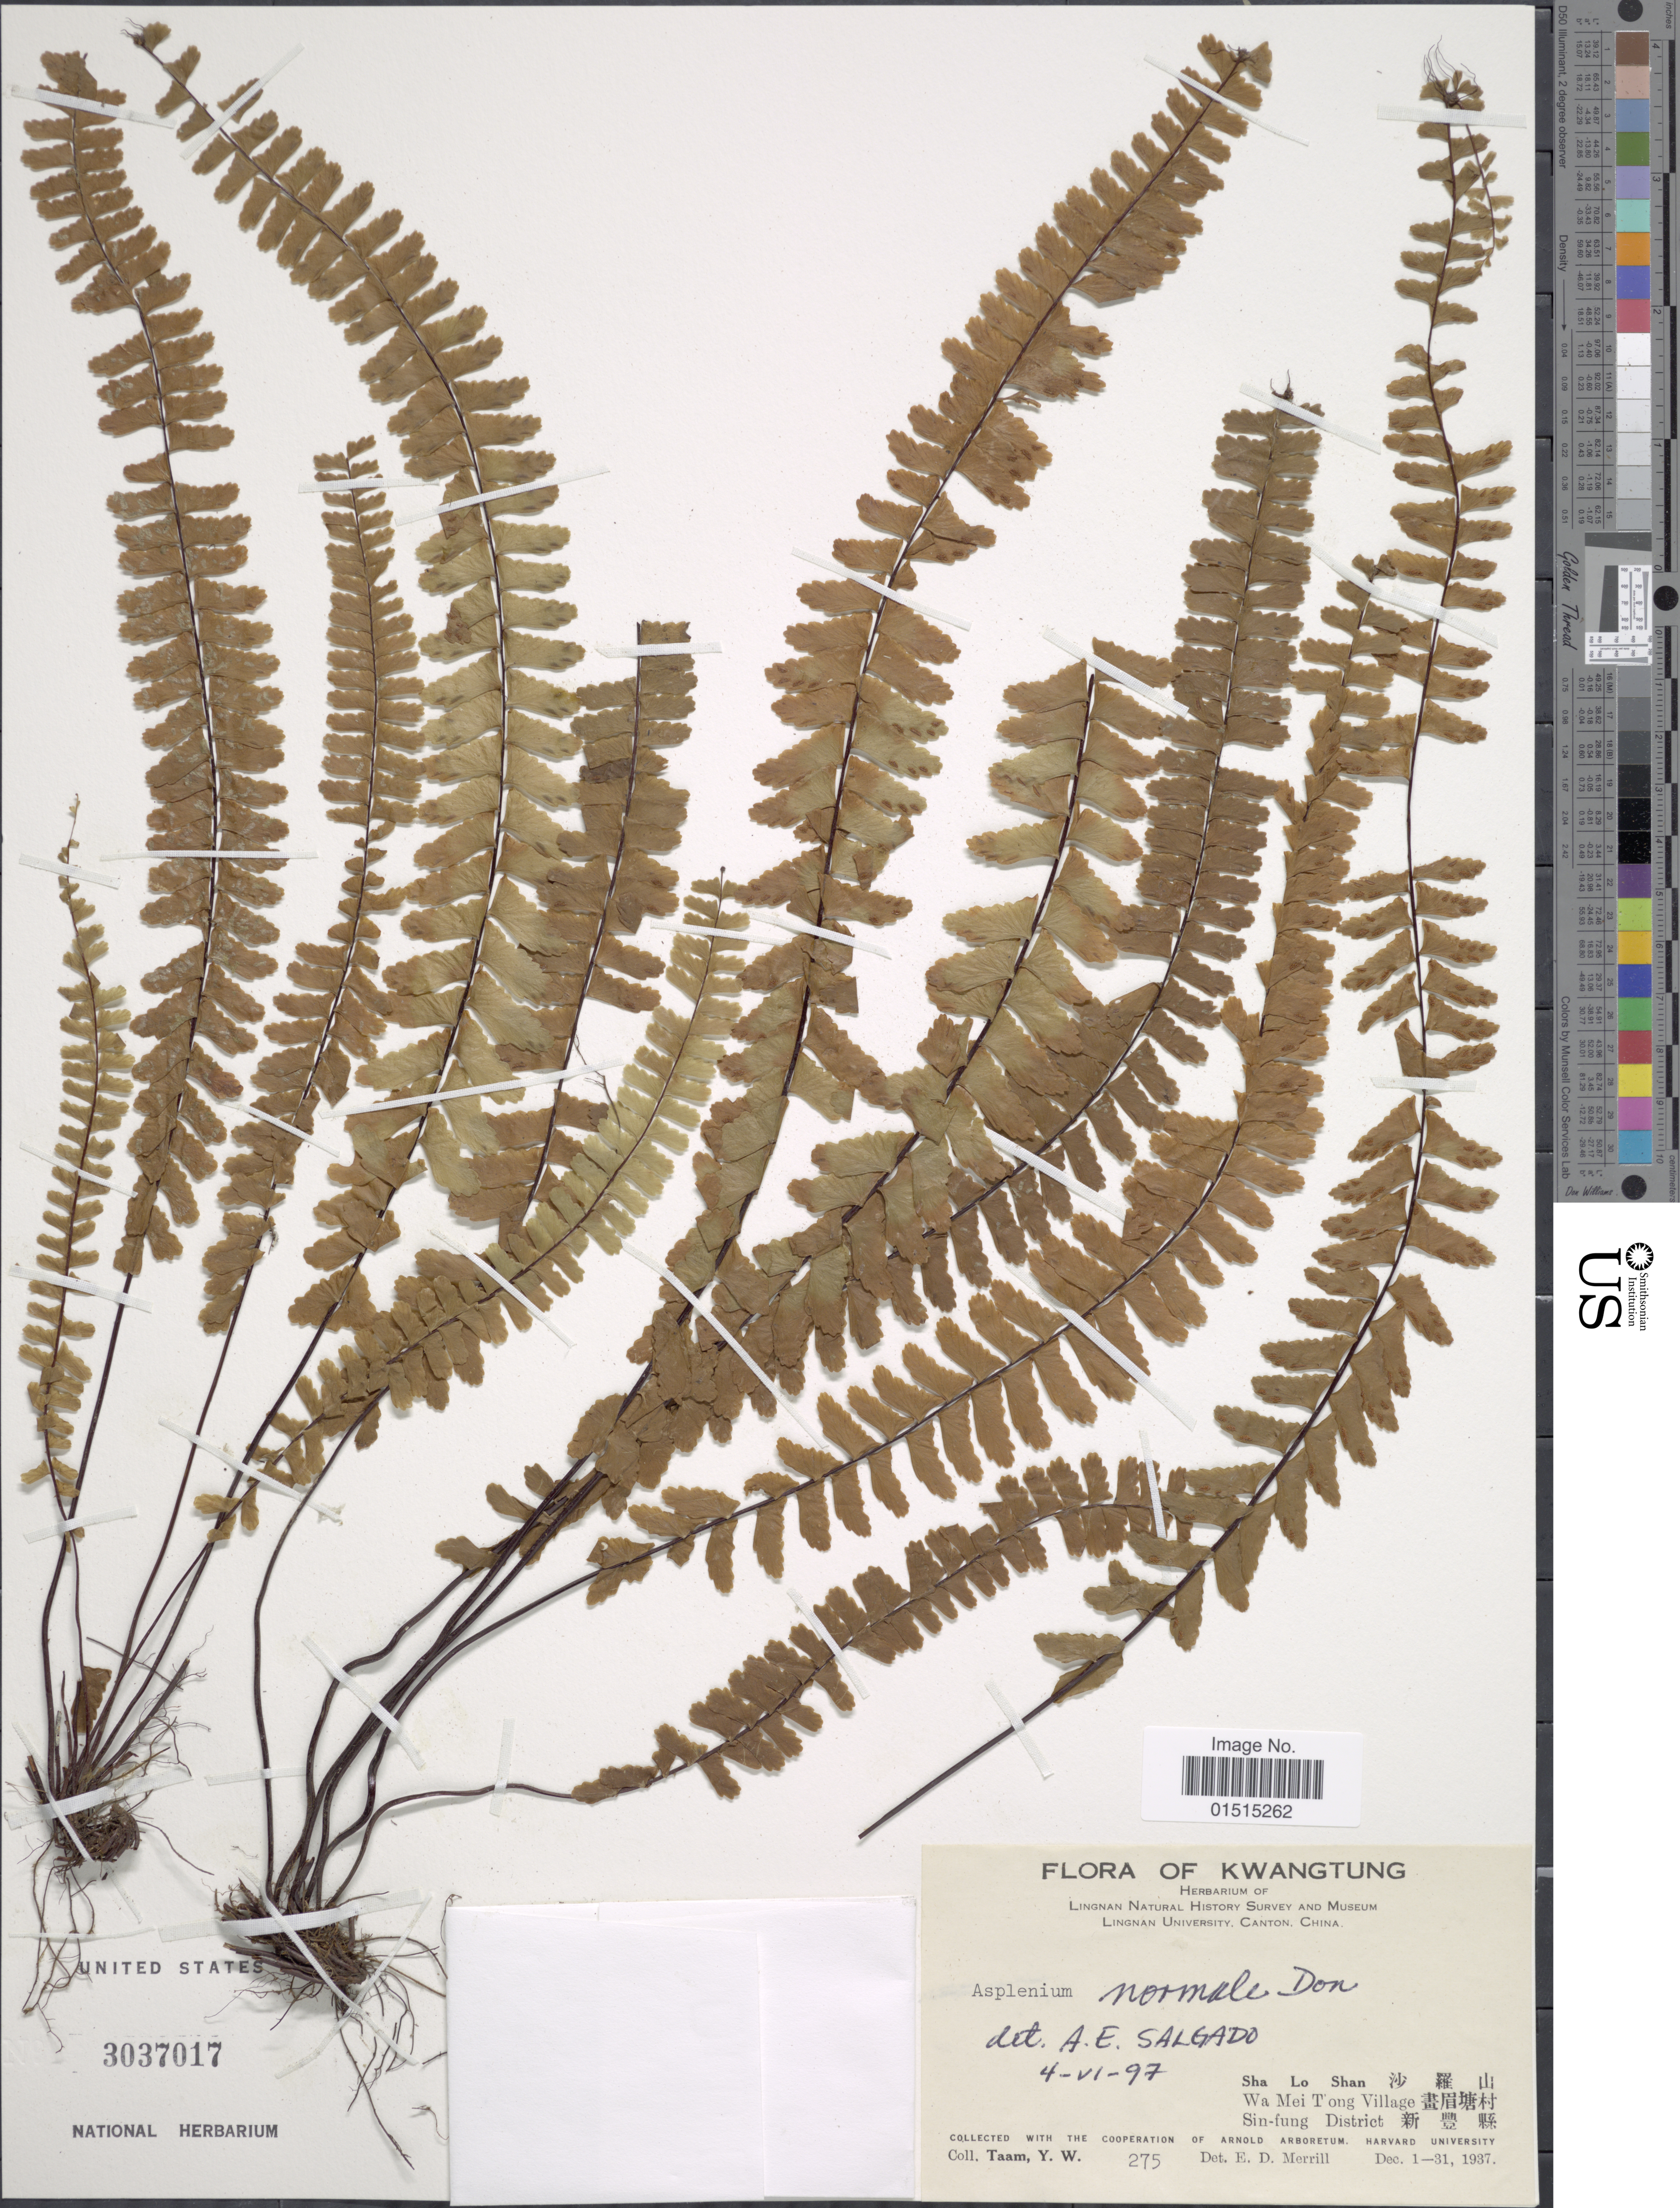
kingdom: Plantae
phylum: Tracheophyta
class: Polypodiopsida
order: Polypodiales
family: Aspleniaceae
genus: Asplenium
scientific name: Asplenium normale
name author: D. Don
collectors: Y. W. Taam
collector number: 275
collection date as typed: Transcribed d/m/y: 4/6/97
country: China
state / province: Guangdong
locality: Kwangtung, Sha Lo Shan, Wa Mei Tong Village, Sin fung District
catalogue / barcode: US 3037017